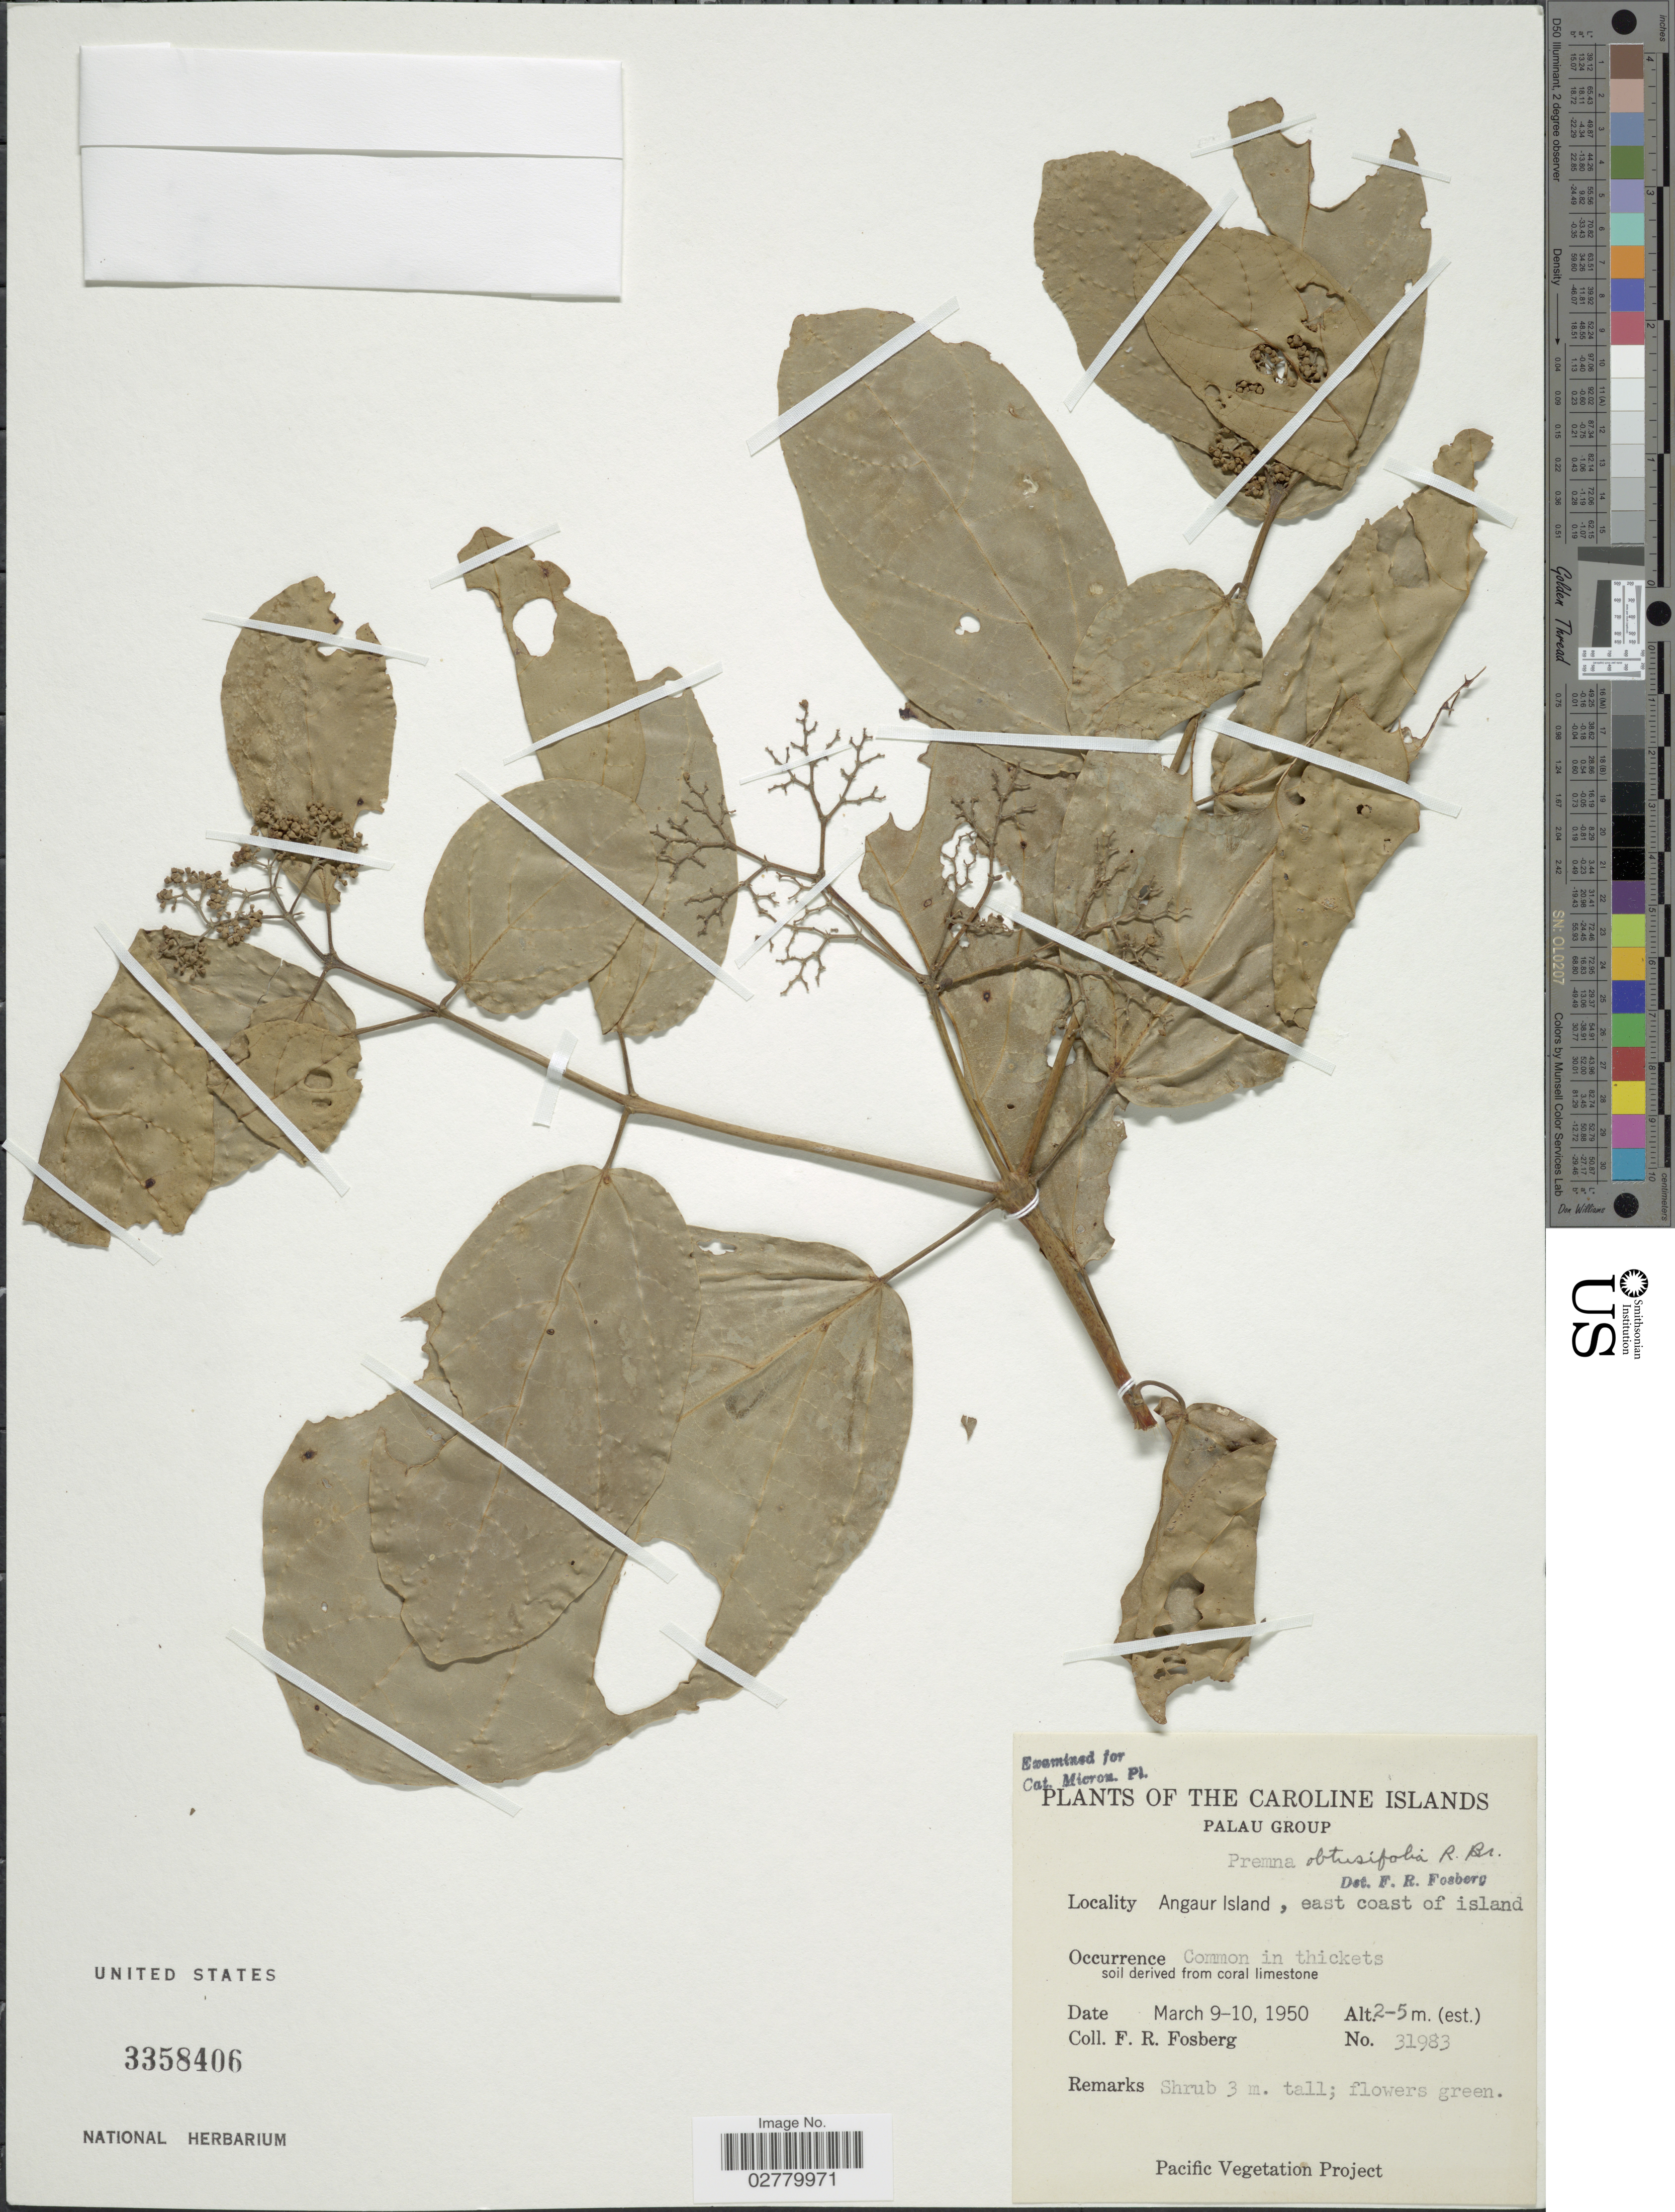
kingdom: Plantae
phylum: Tracheophyta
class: Magnoliopsida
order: Lamiales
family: Lamiaceae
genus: Premna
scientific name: Premna obtusifolia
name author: R. Br.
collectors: F. R. Fosberg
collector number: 31983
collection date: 1950-03-09/1950-03-10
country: Palau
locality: The Caroline Islands. Palau Group. Angaur Island, east coast of island.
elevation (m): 2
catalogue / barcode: US 3358406